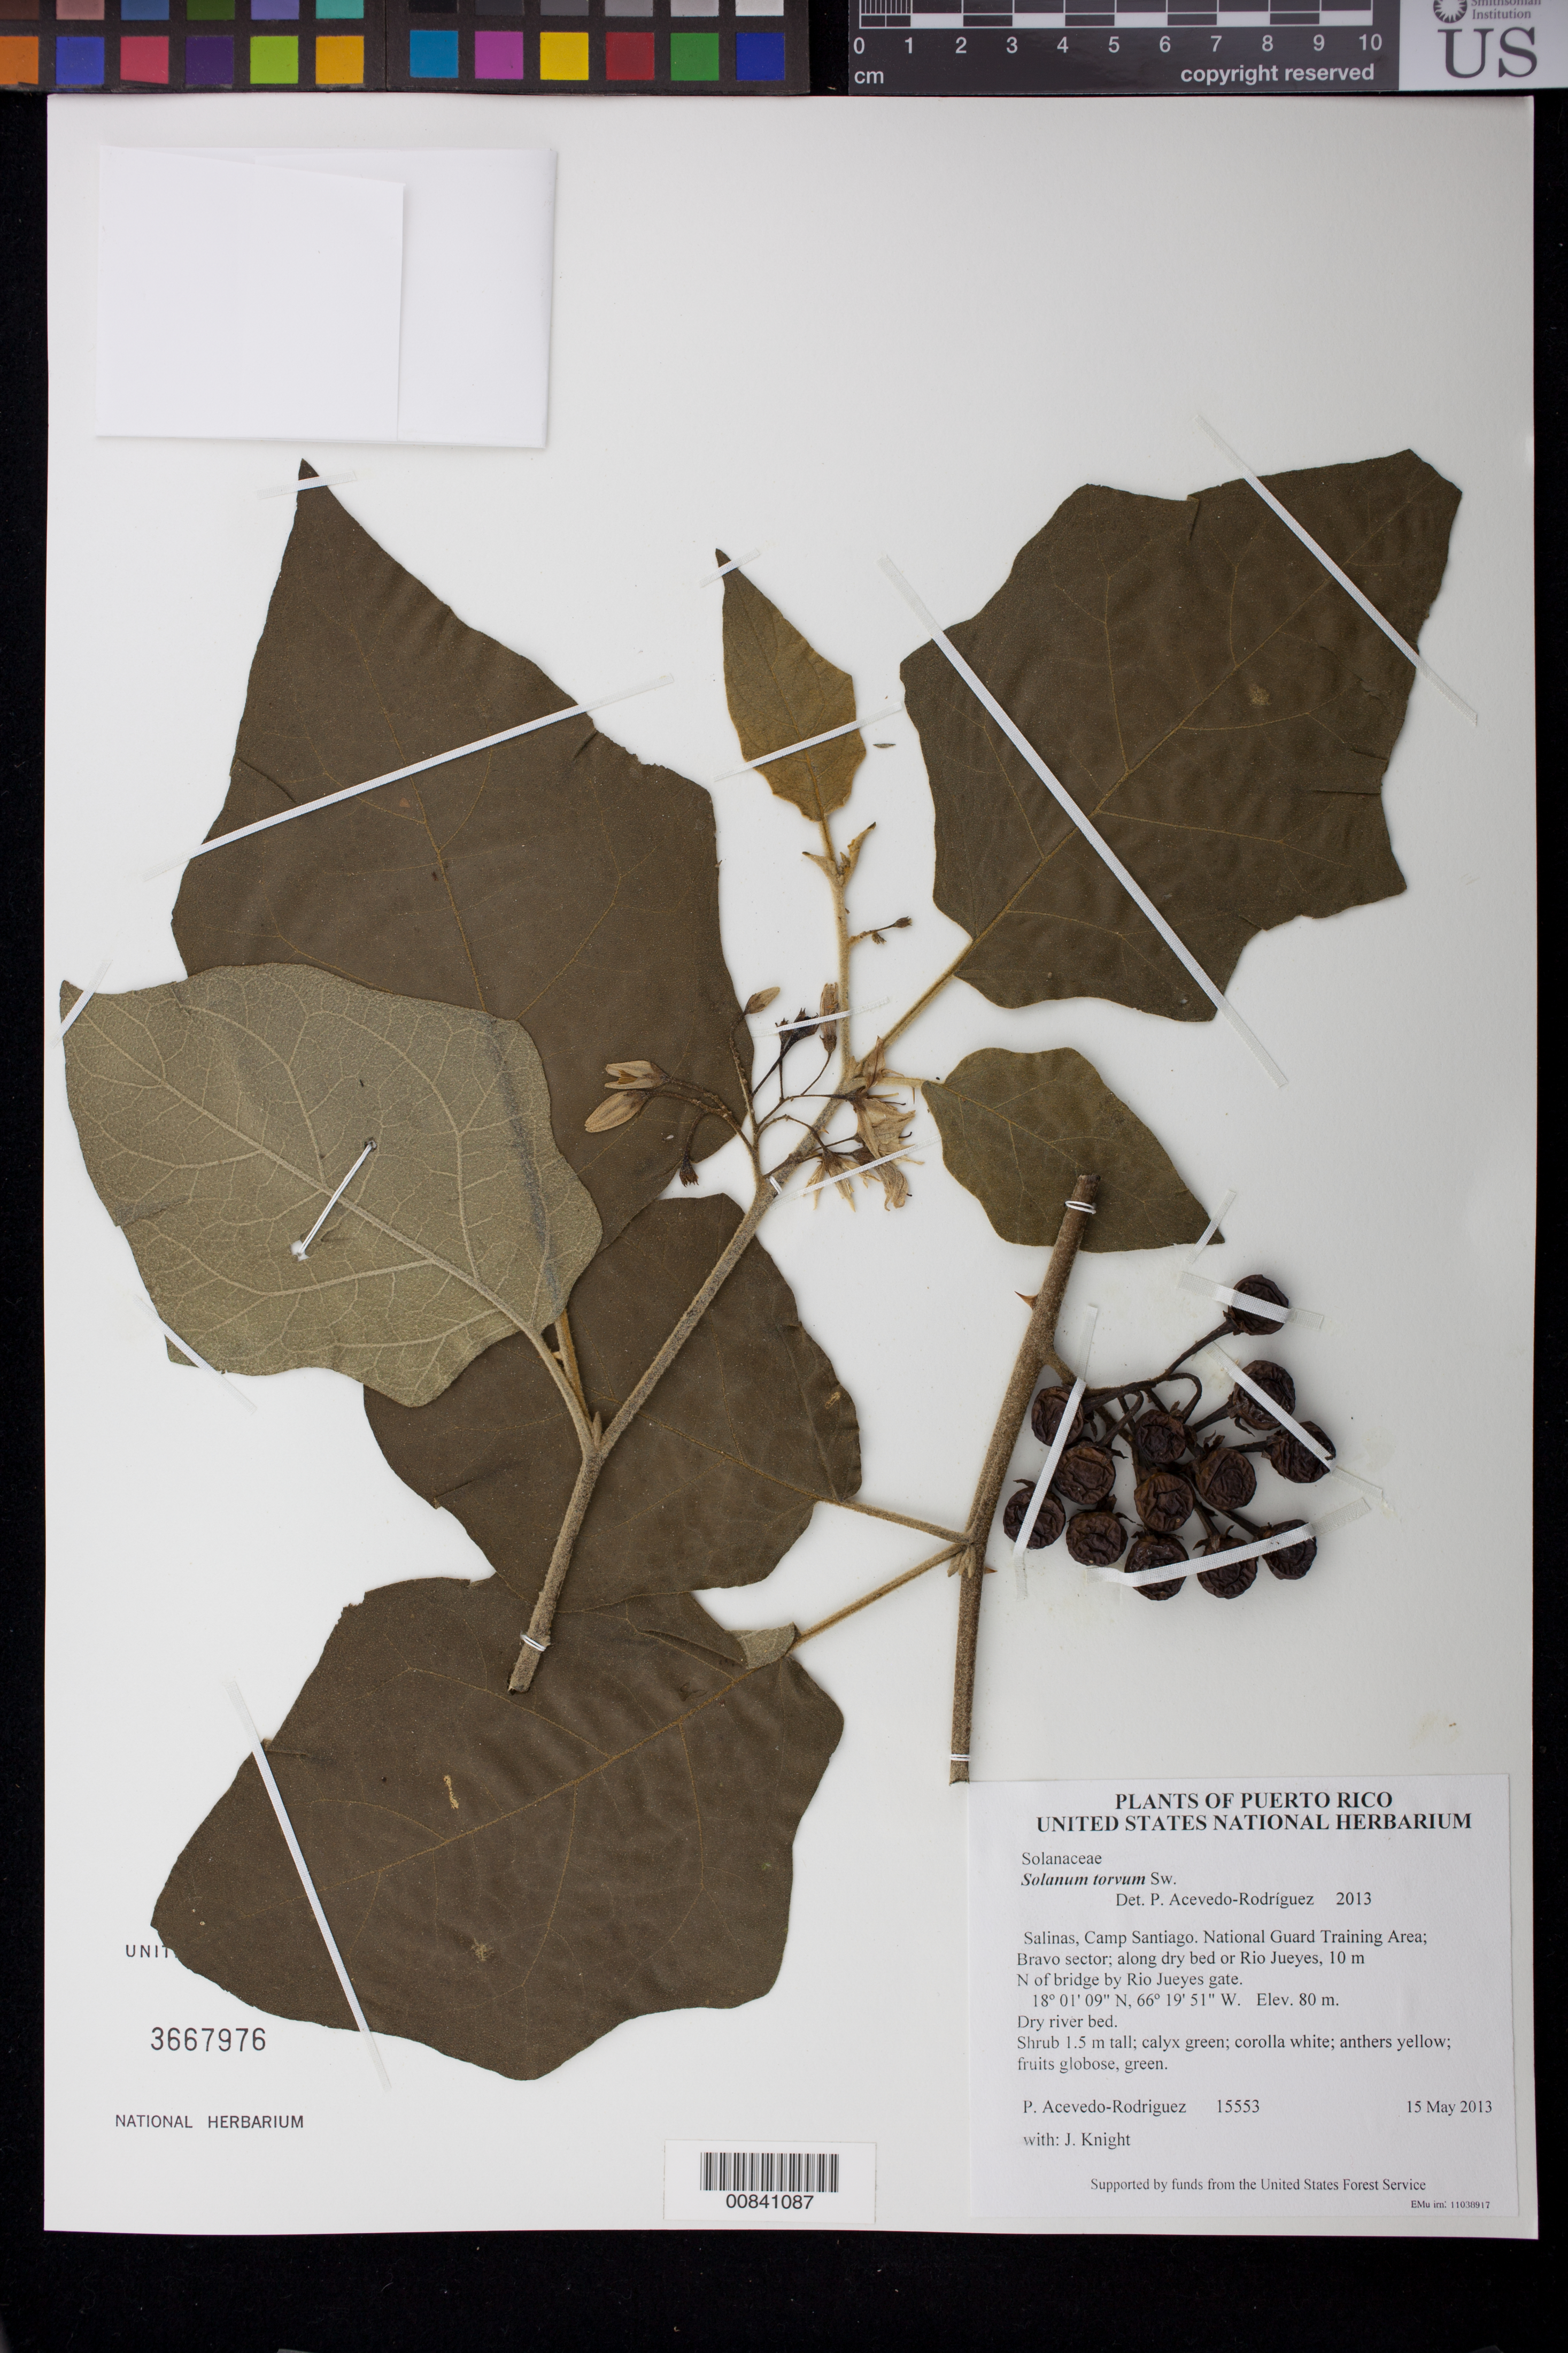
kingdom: Plantae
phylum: Tracheophyta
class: Magnoliopsida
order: Solanales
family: Solanaceae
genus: Solanum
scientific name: Solanum torvum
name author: Sw.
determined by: Acevedo-Rodríguez, P., (BOT), Smithsonian Institution - National Museum of Natural History (UNITED STATES)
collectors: P. Acevedo-Rodr. & J. Knight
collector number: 15553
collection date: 2013-05-15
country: Puerto Rico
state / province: Salinas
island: Puerto Rico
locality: Camp Santiago. National Guard Training Area; Bravo sector; along dry bed or Rio Jueyes, 10 m N of bridge by Rio Jueyes gate.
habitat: Dry river bed.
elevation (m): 80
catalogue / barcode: US 3667976